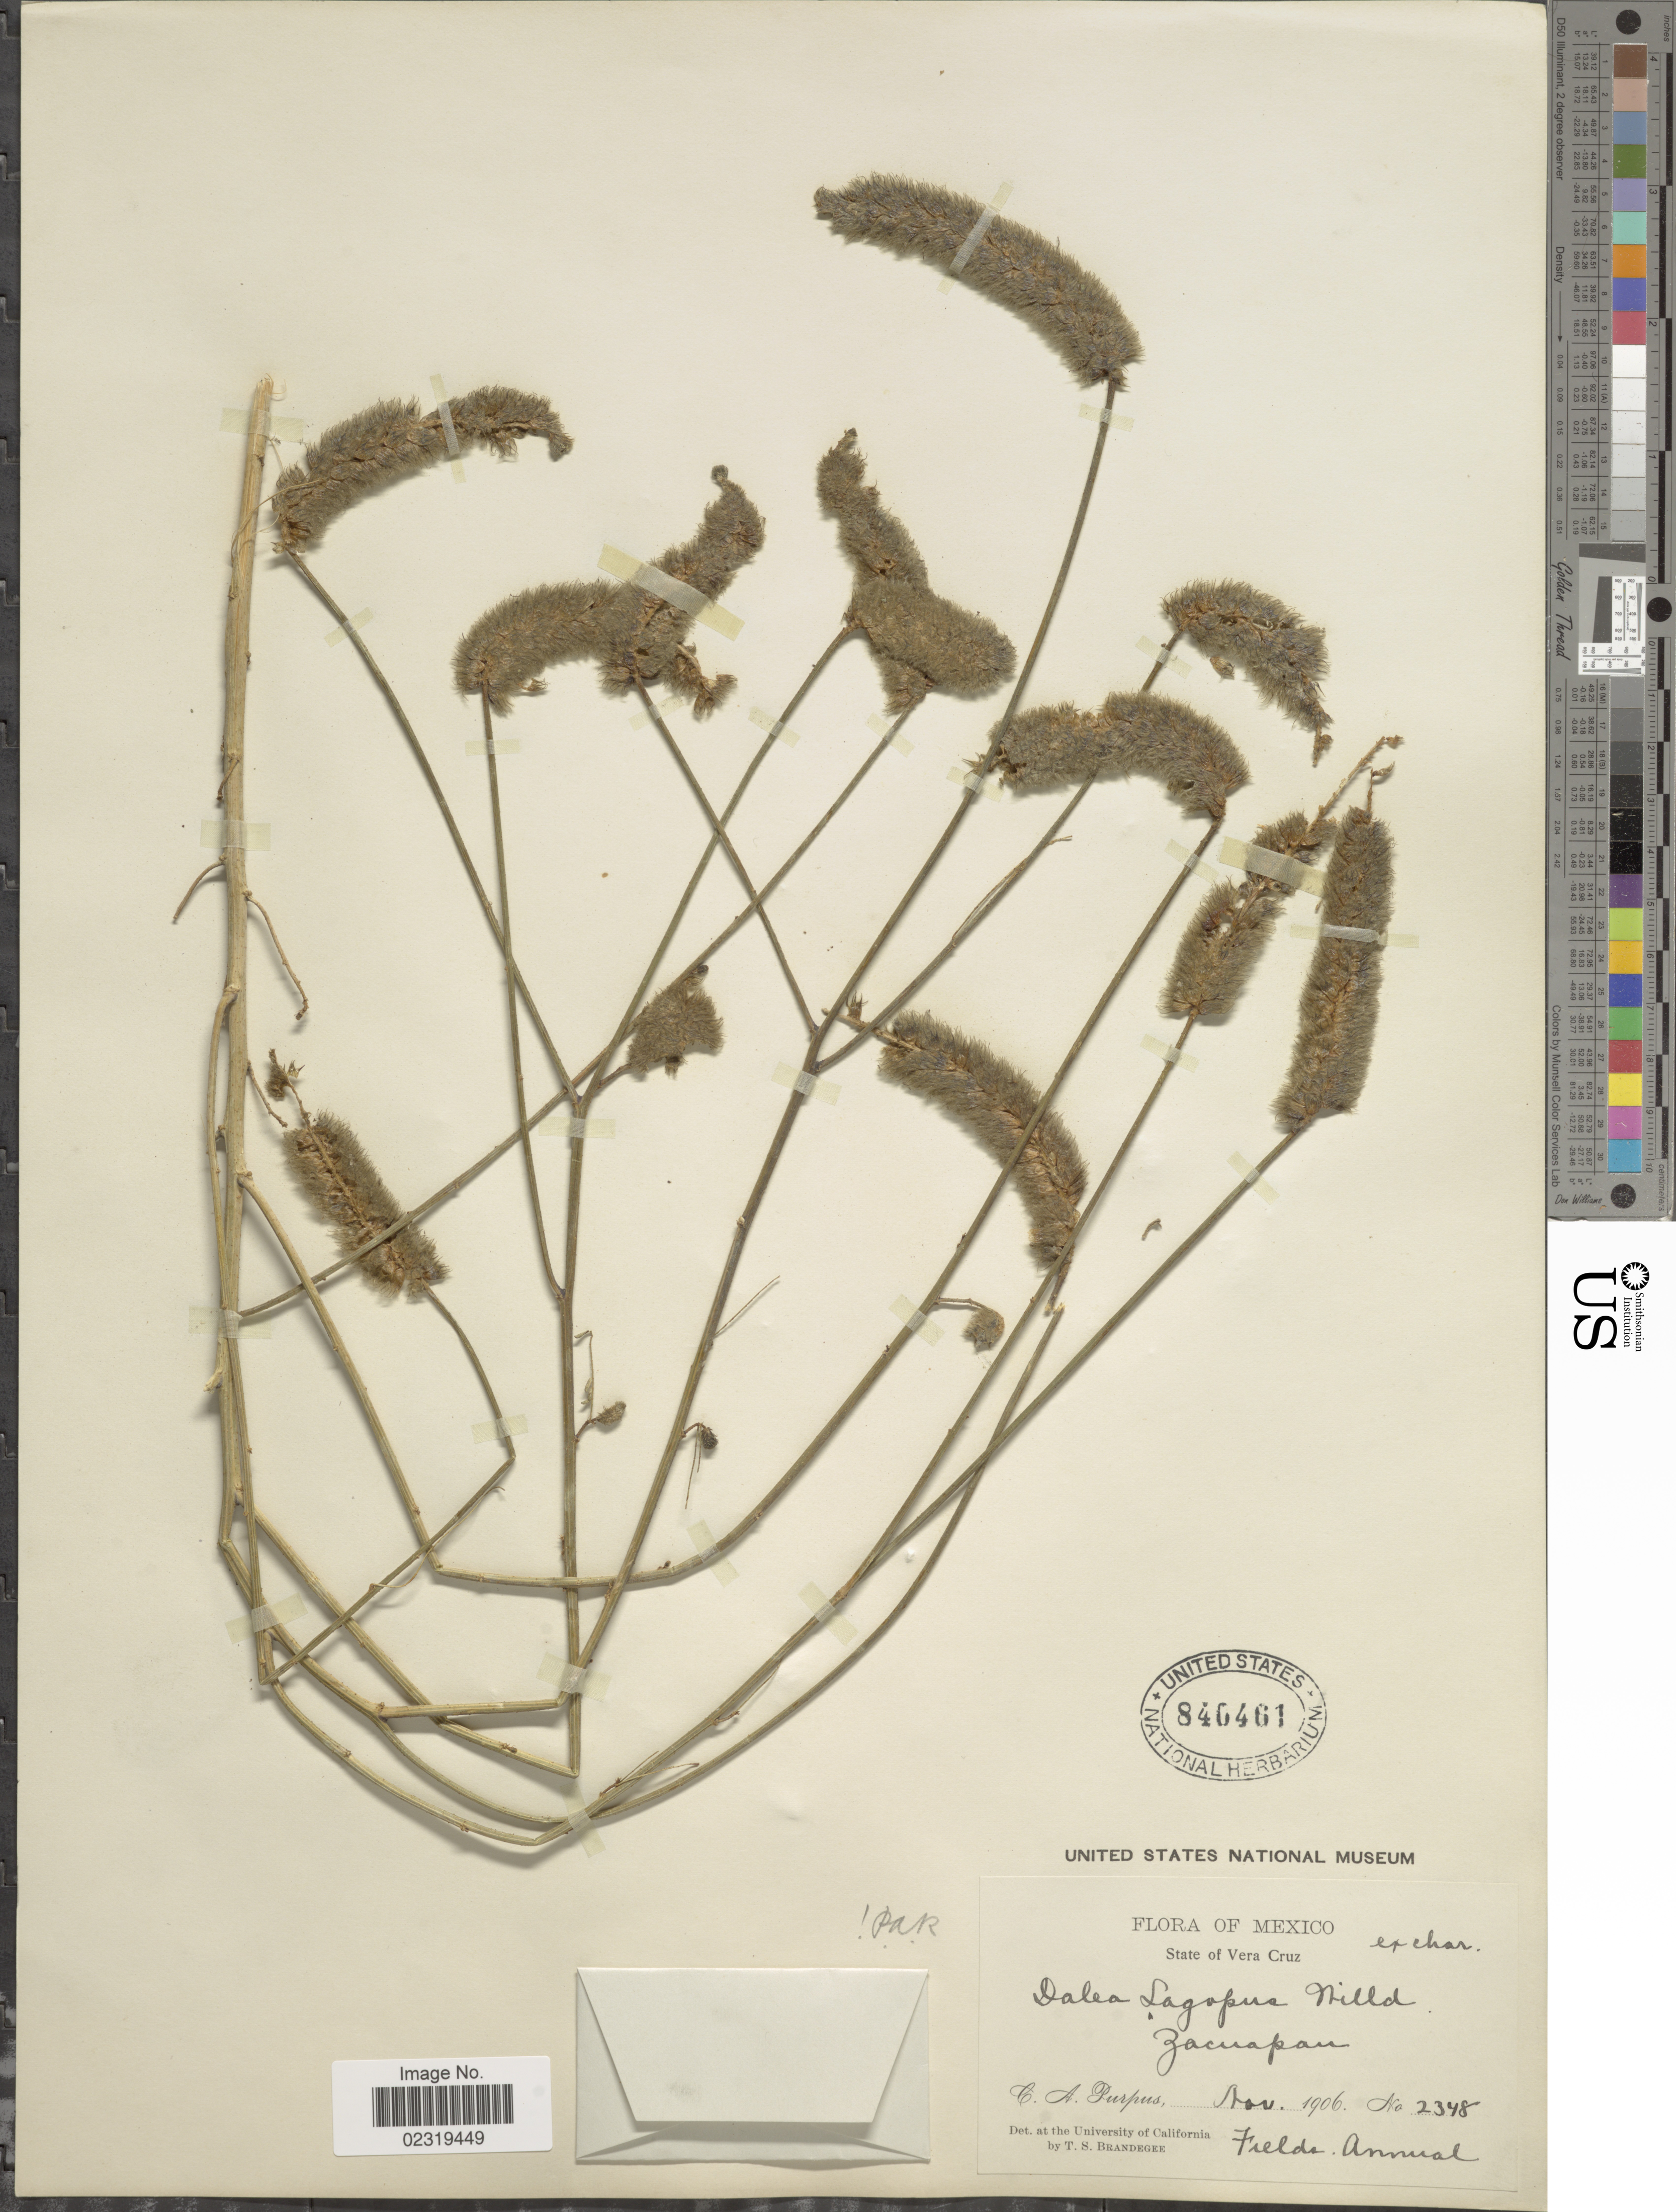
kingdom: Plantae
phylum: Tracheophyta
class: Magnoliopsida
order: Fabales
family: Fabaceae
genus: Dalea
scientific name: Dalea leporina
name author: (Aiton) Bullock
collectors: T. S. Brandegee (herbarium)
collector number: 2348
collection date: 1906-11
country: Mexico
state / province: Veracruz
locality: State of Vera Cruz, Zacuapan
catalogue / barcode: US 840461